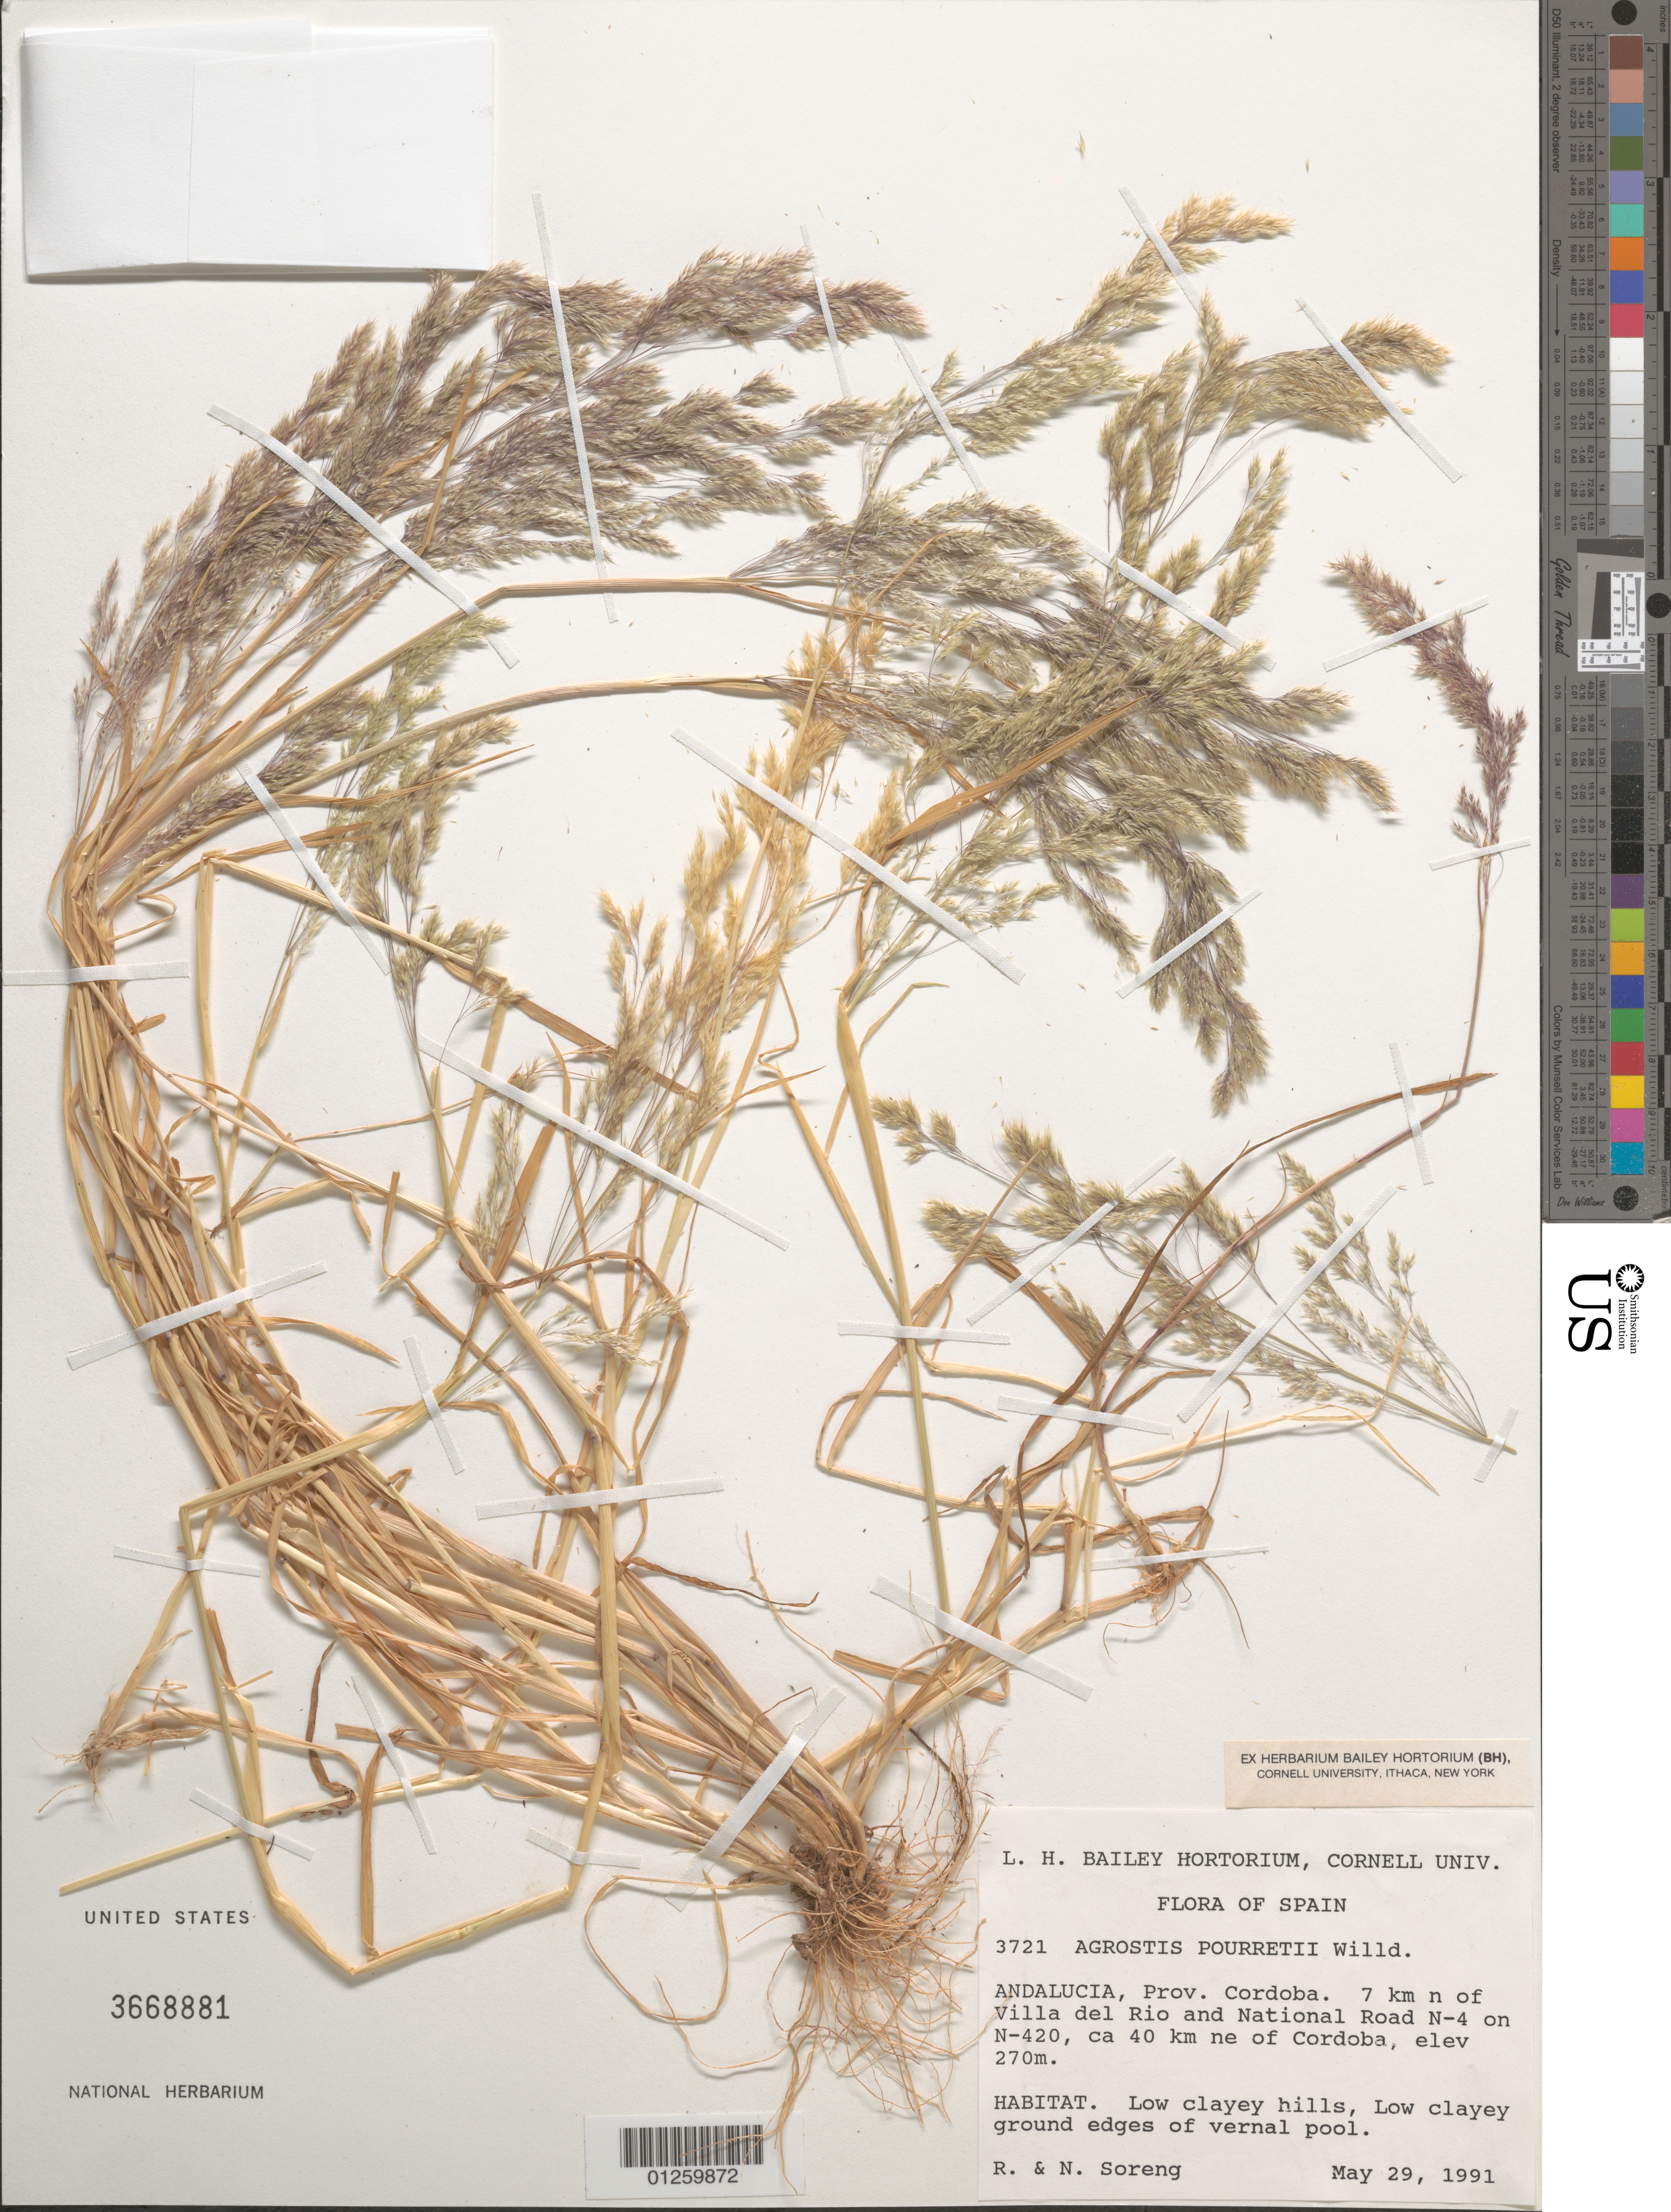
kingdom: Plantae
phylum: Tracheophyta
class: Liliopsida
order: Poales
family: Poaceae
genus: Agrostis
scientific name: Agrostis pourretii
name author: Willd.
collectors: R. J. Soreng & N. L. Soreng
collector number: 3721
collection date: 1991-05-29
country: Spain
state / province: Andalucía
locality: Prov. Cordoba. 7 km n of Villa del Rio and National Road N-4 on N-420, ca 40 km ne of Cordoba.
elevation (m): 270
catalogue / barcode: US 3668881